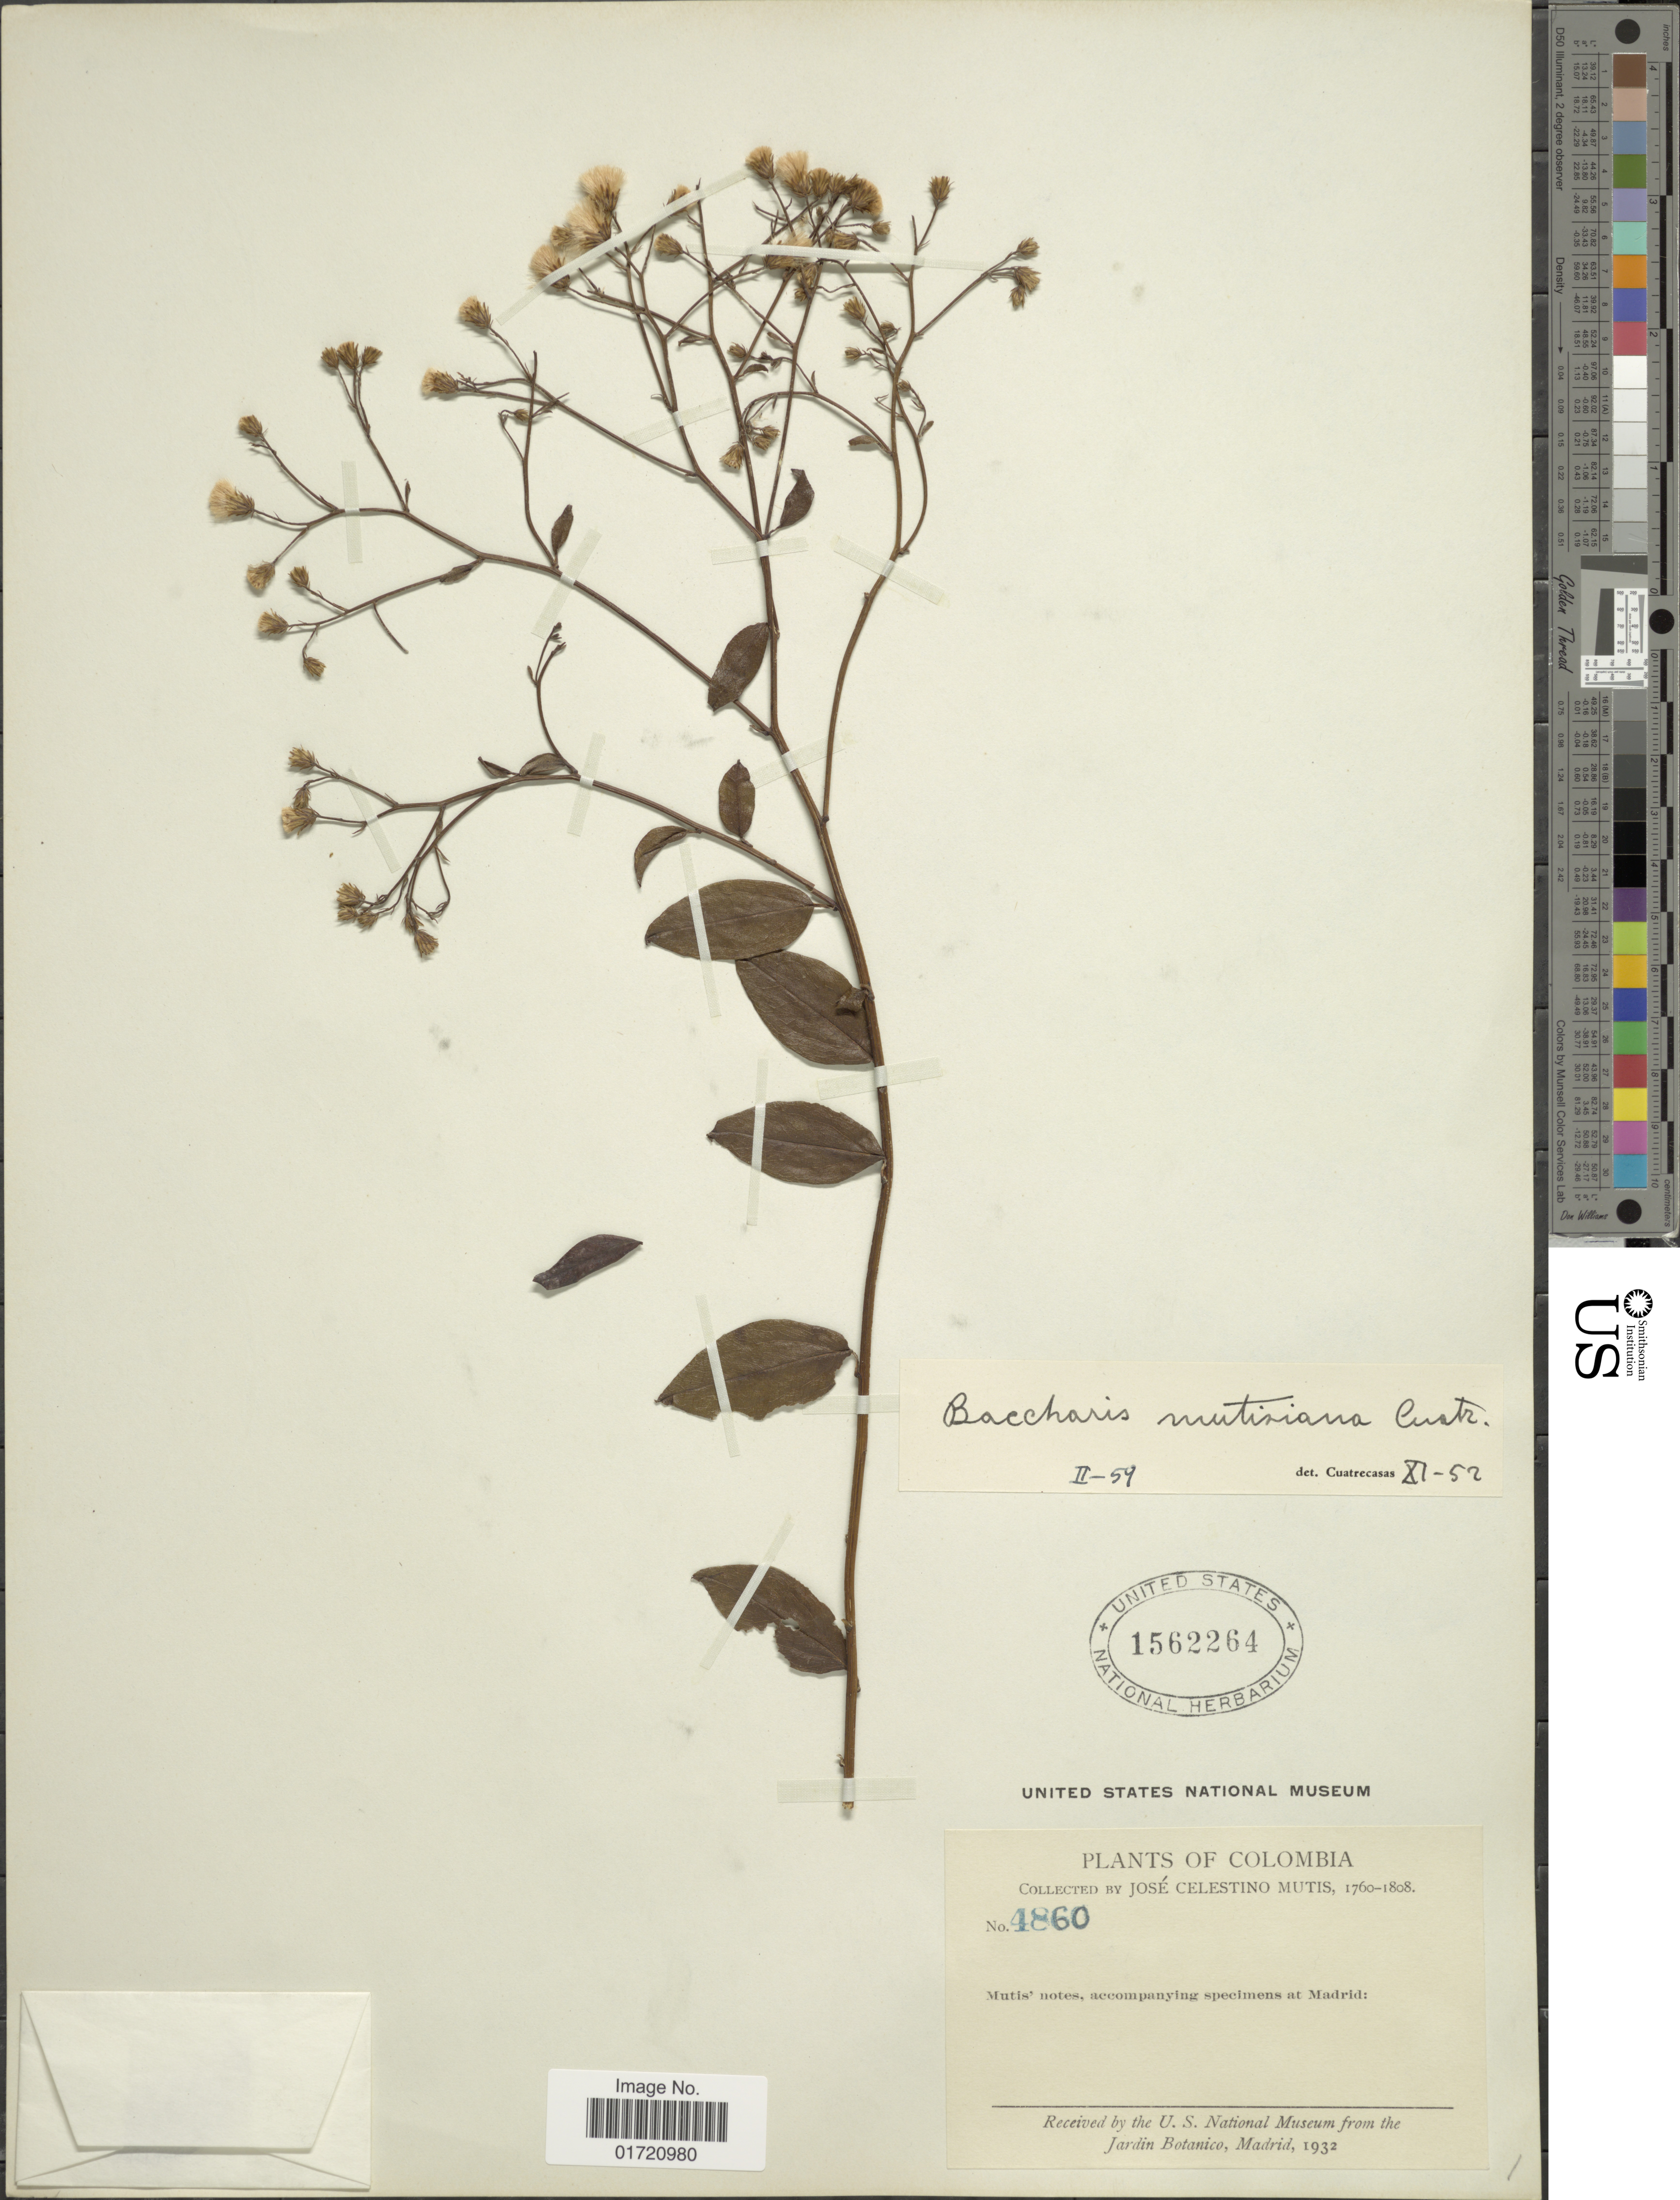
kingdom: Plantae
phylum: Tracheophyta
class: Magnoliopsida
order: Asterales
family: Asteraceae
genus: Baccharis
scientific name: Baccharis mutisiana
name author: Cuatrec.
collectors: J. C. B. Mutis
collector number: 4860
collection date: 1760/1808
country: Colombia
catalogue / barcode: US 1562264